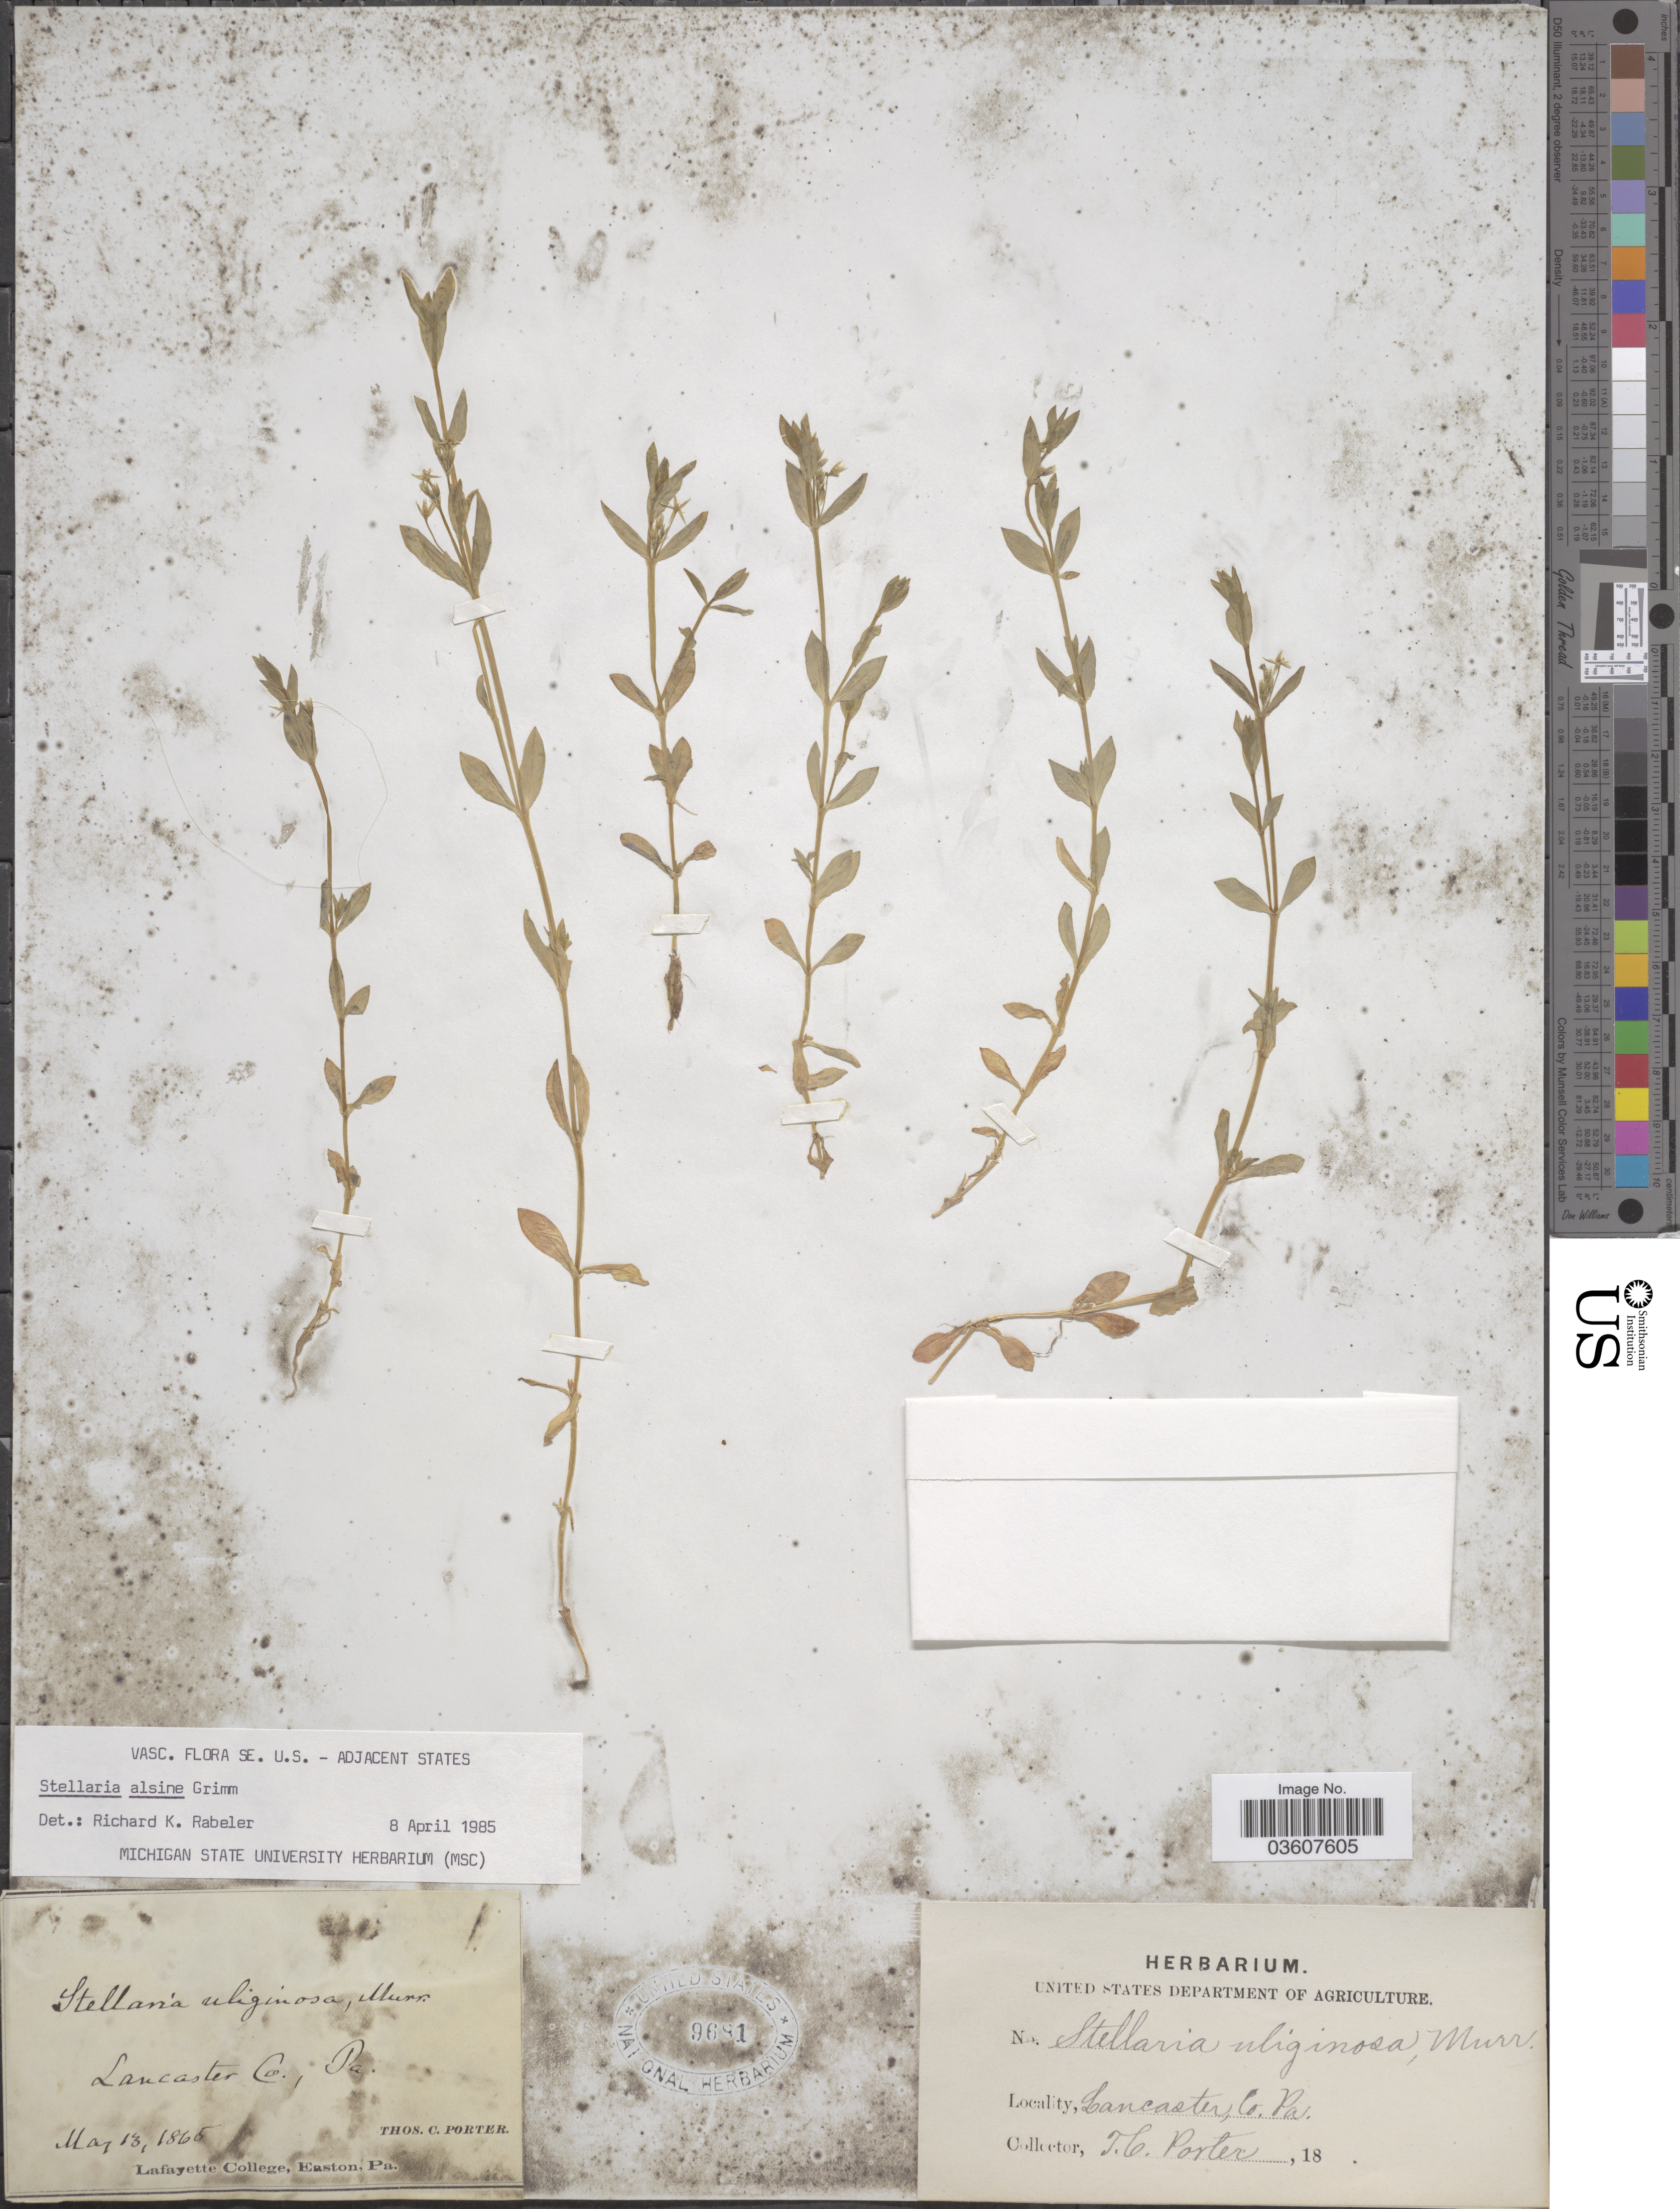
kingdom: Plantae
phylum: Tracheophyta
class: Magnoliopsida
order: Caryophyllales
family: Caryophyllaceae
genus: Stellaria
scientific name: Stellaria alsine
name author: Grimm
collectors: T. Porter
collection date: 1862-05-13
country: United States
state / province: Pennsylvania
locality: Lancaster Co.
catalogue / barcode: US 9681